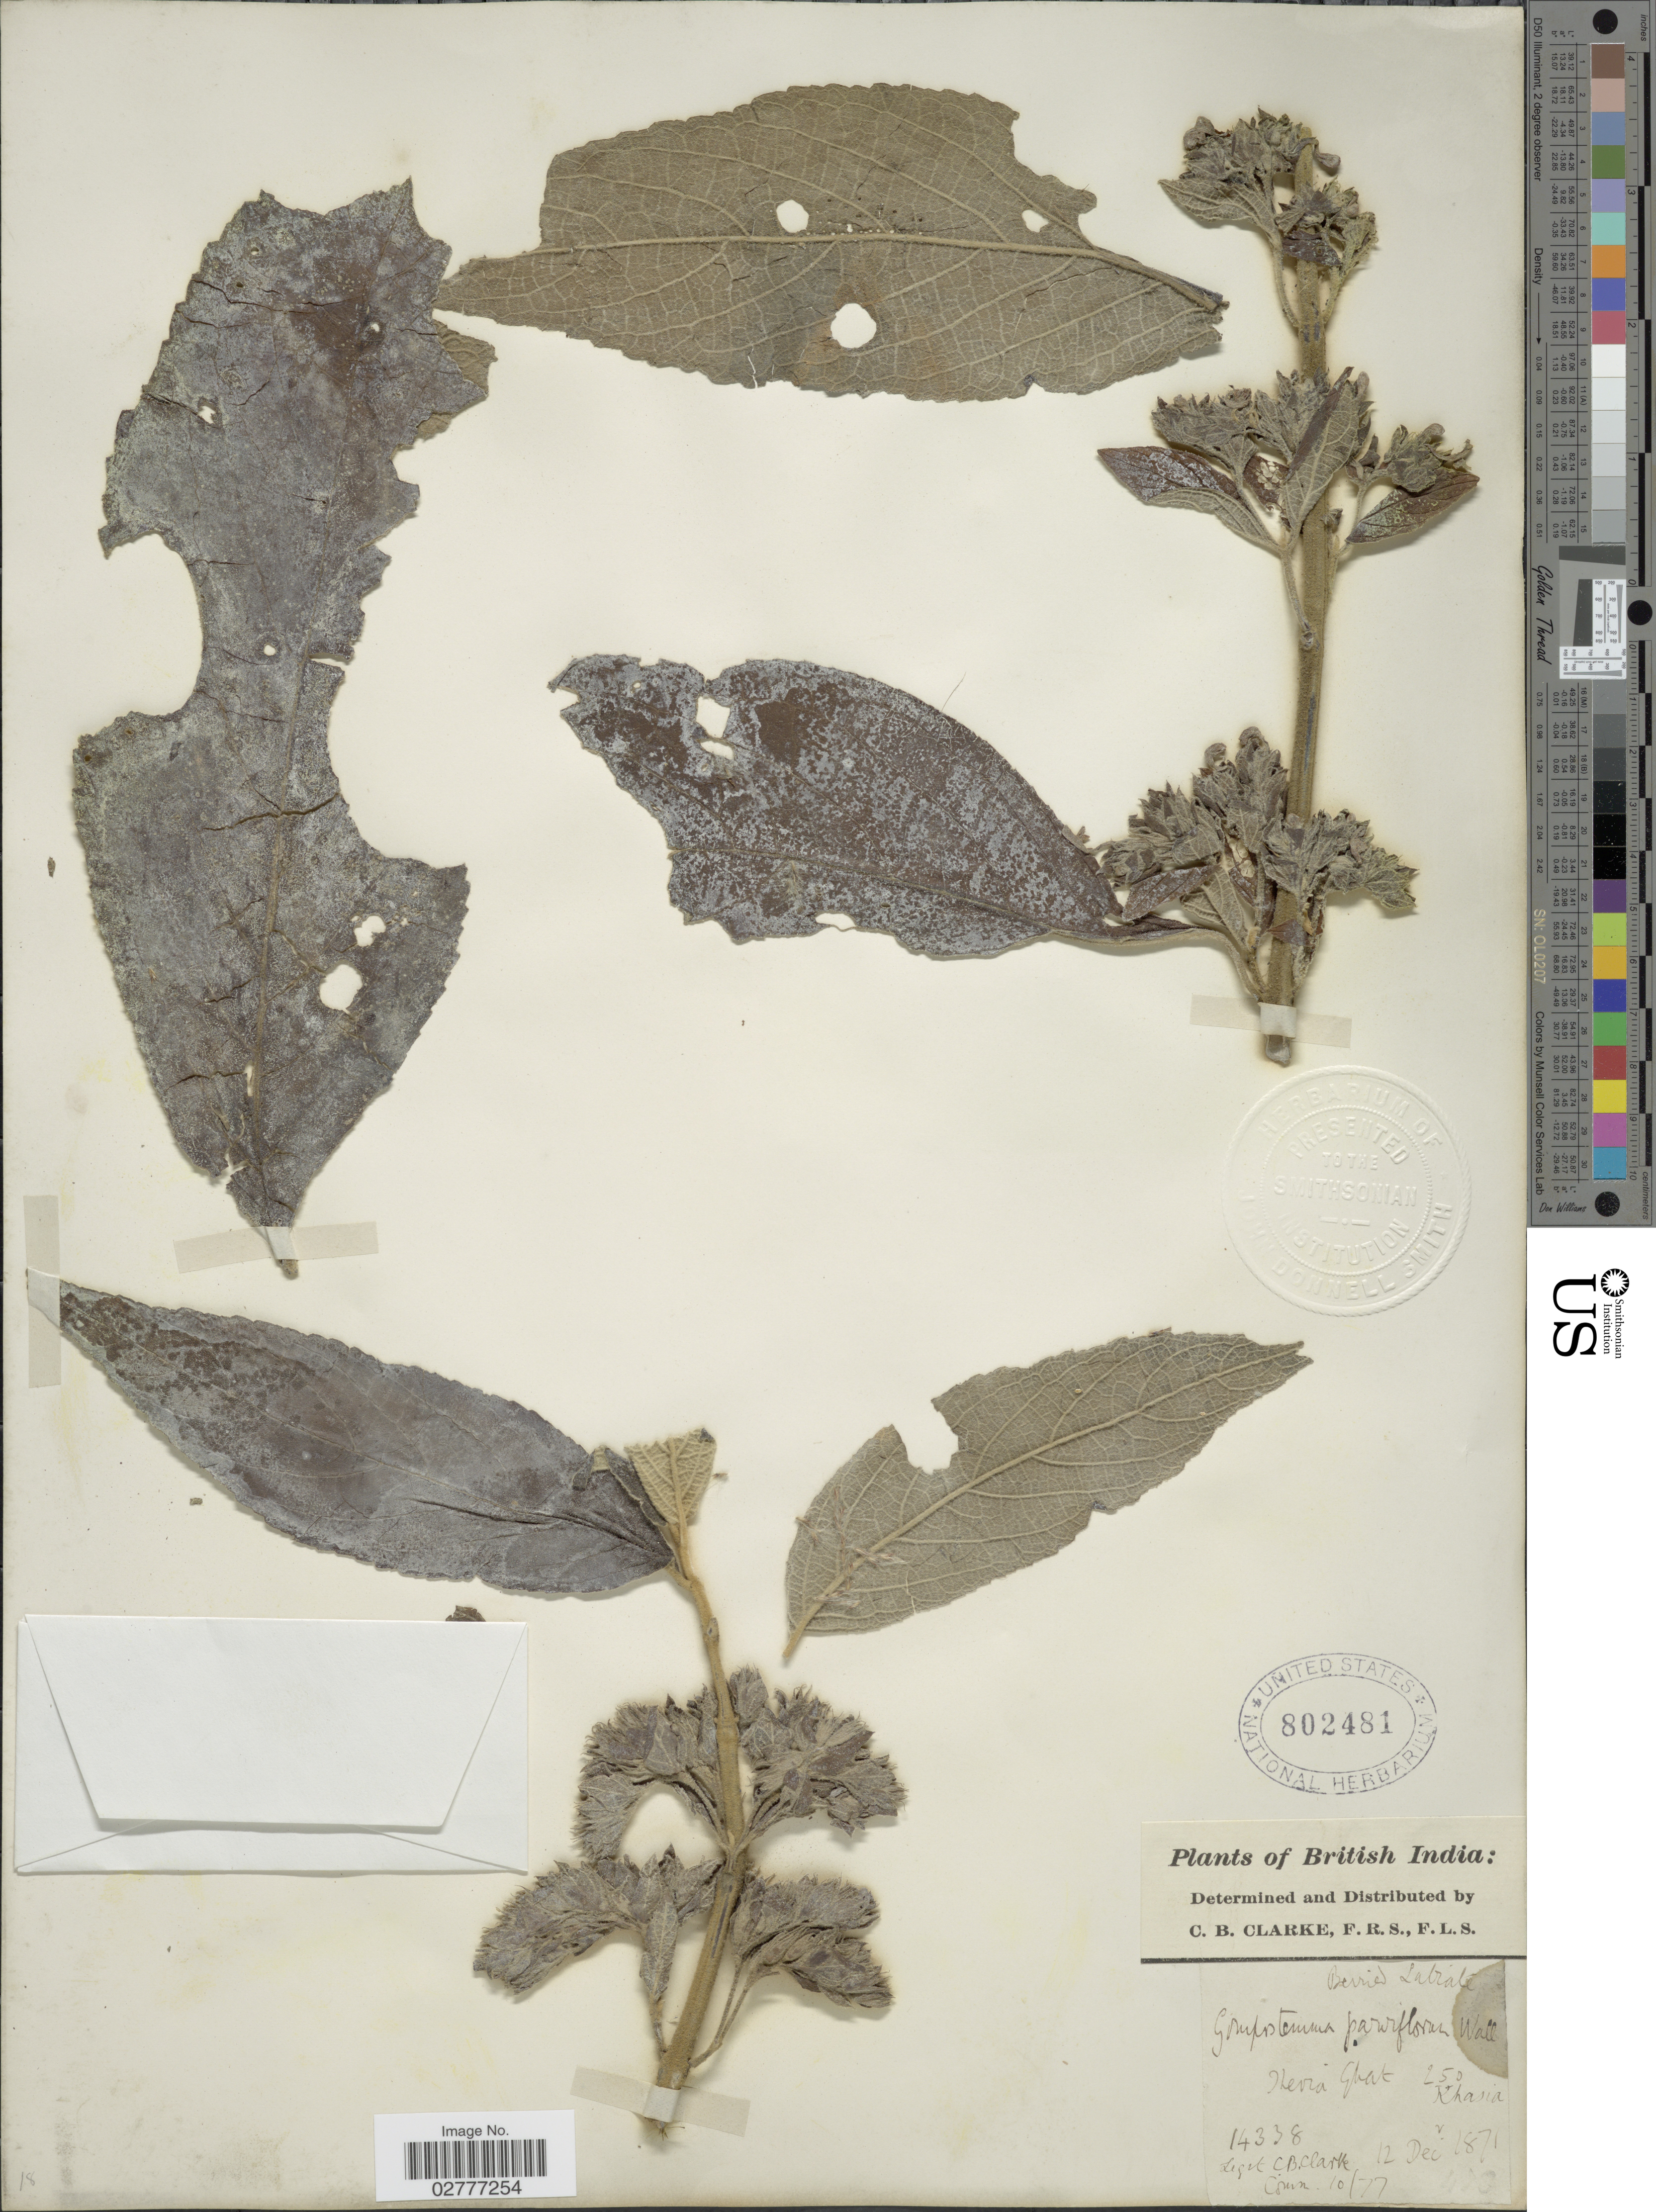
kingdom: Plantae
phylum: Tracheophyta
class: Magnoliopsida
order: Lamiales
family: Lamiaceae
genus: Gomphostemma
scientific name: Gomphostemma parviflorum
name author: Wall. ex Benth.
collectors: C. B. Clarke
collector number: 14338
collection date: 1871-12-12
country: India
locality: British India. Theria Ghat. Khasia.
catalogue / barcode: US 802481